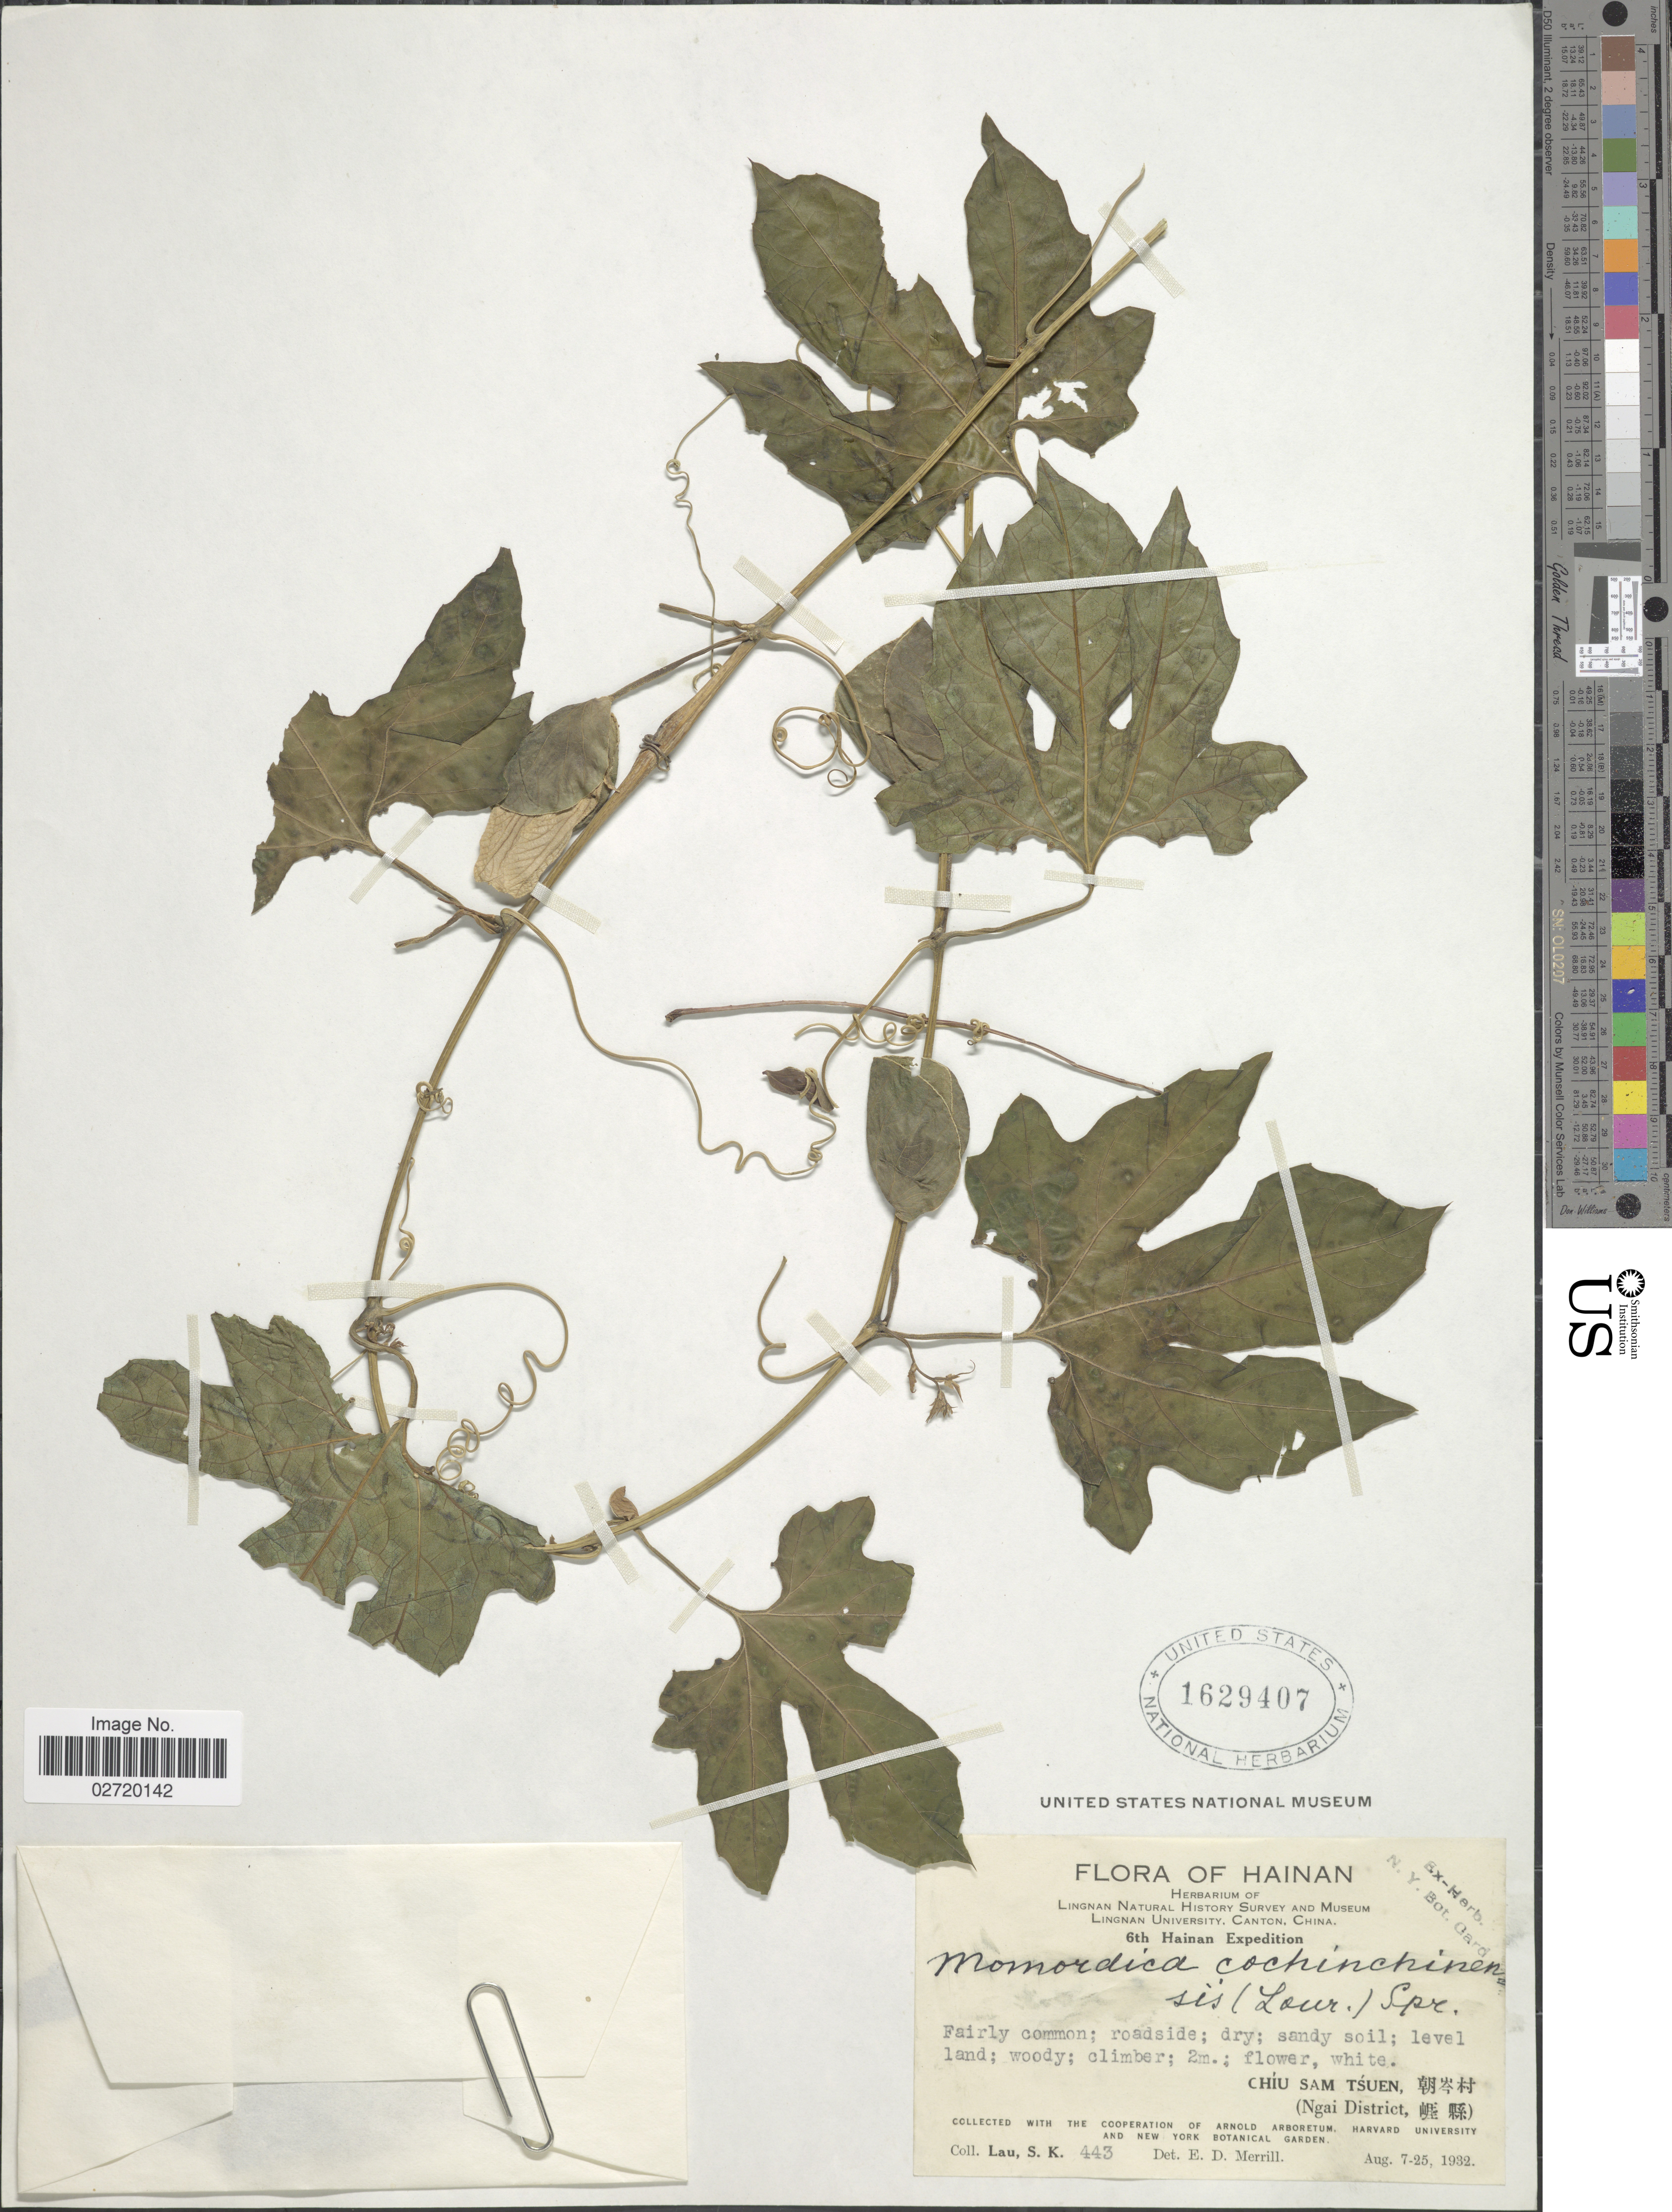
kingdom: Plantae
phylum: Tracheophyta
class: Magnoliopsida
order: Cucurbitales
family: Cucurbitaceae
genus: Momordica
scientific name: Momordica cochinchinensis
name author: (Lour.) Spreng.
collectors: S. K. Lau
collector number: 443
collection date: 1932-08-07/1932-08-25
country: China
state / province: Hainan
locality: HainanChiu Sam Tsuen, (Ngai District)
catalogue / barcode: US 1629407